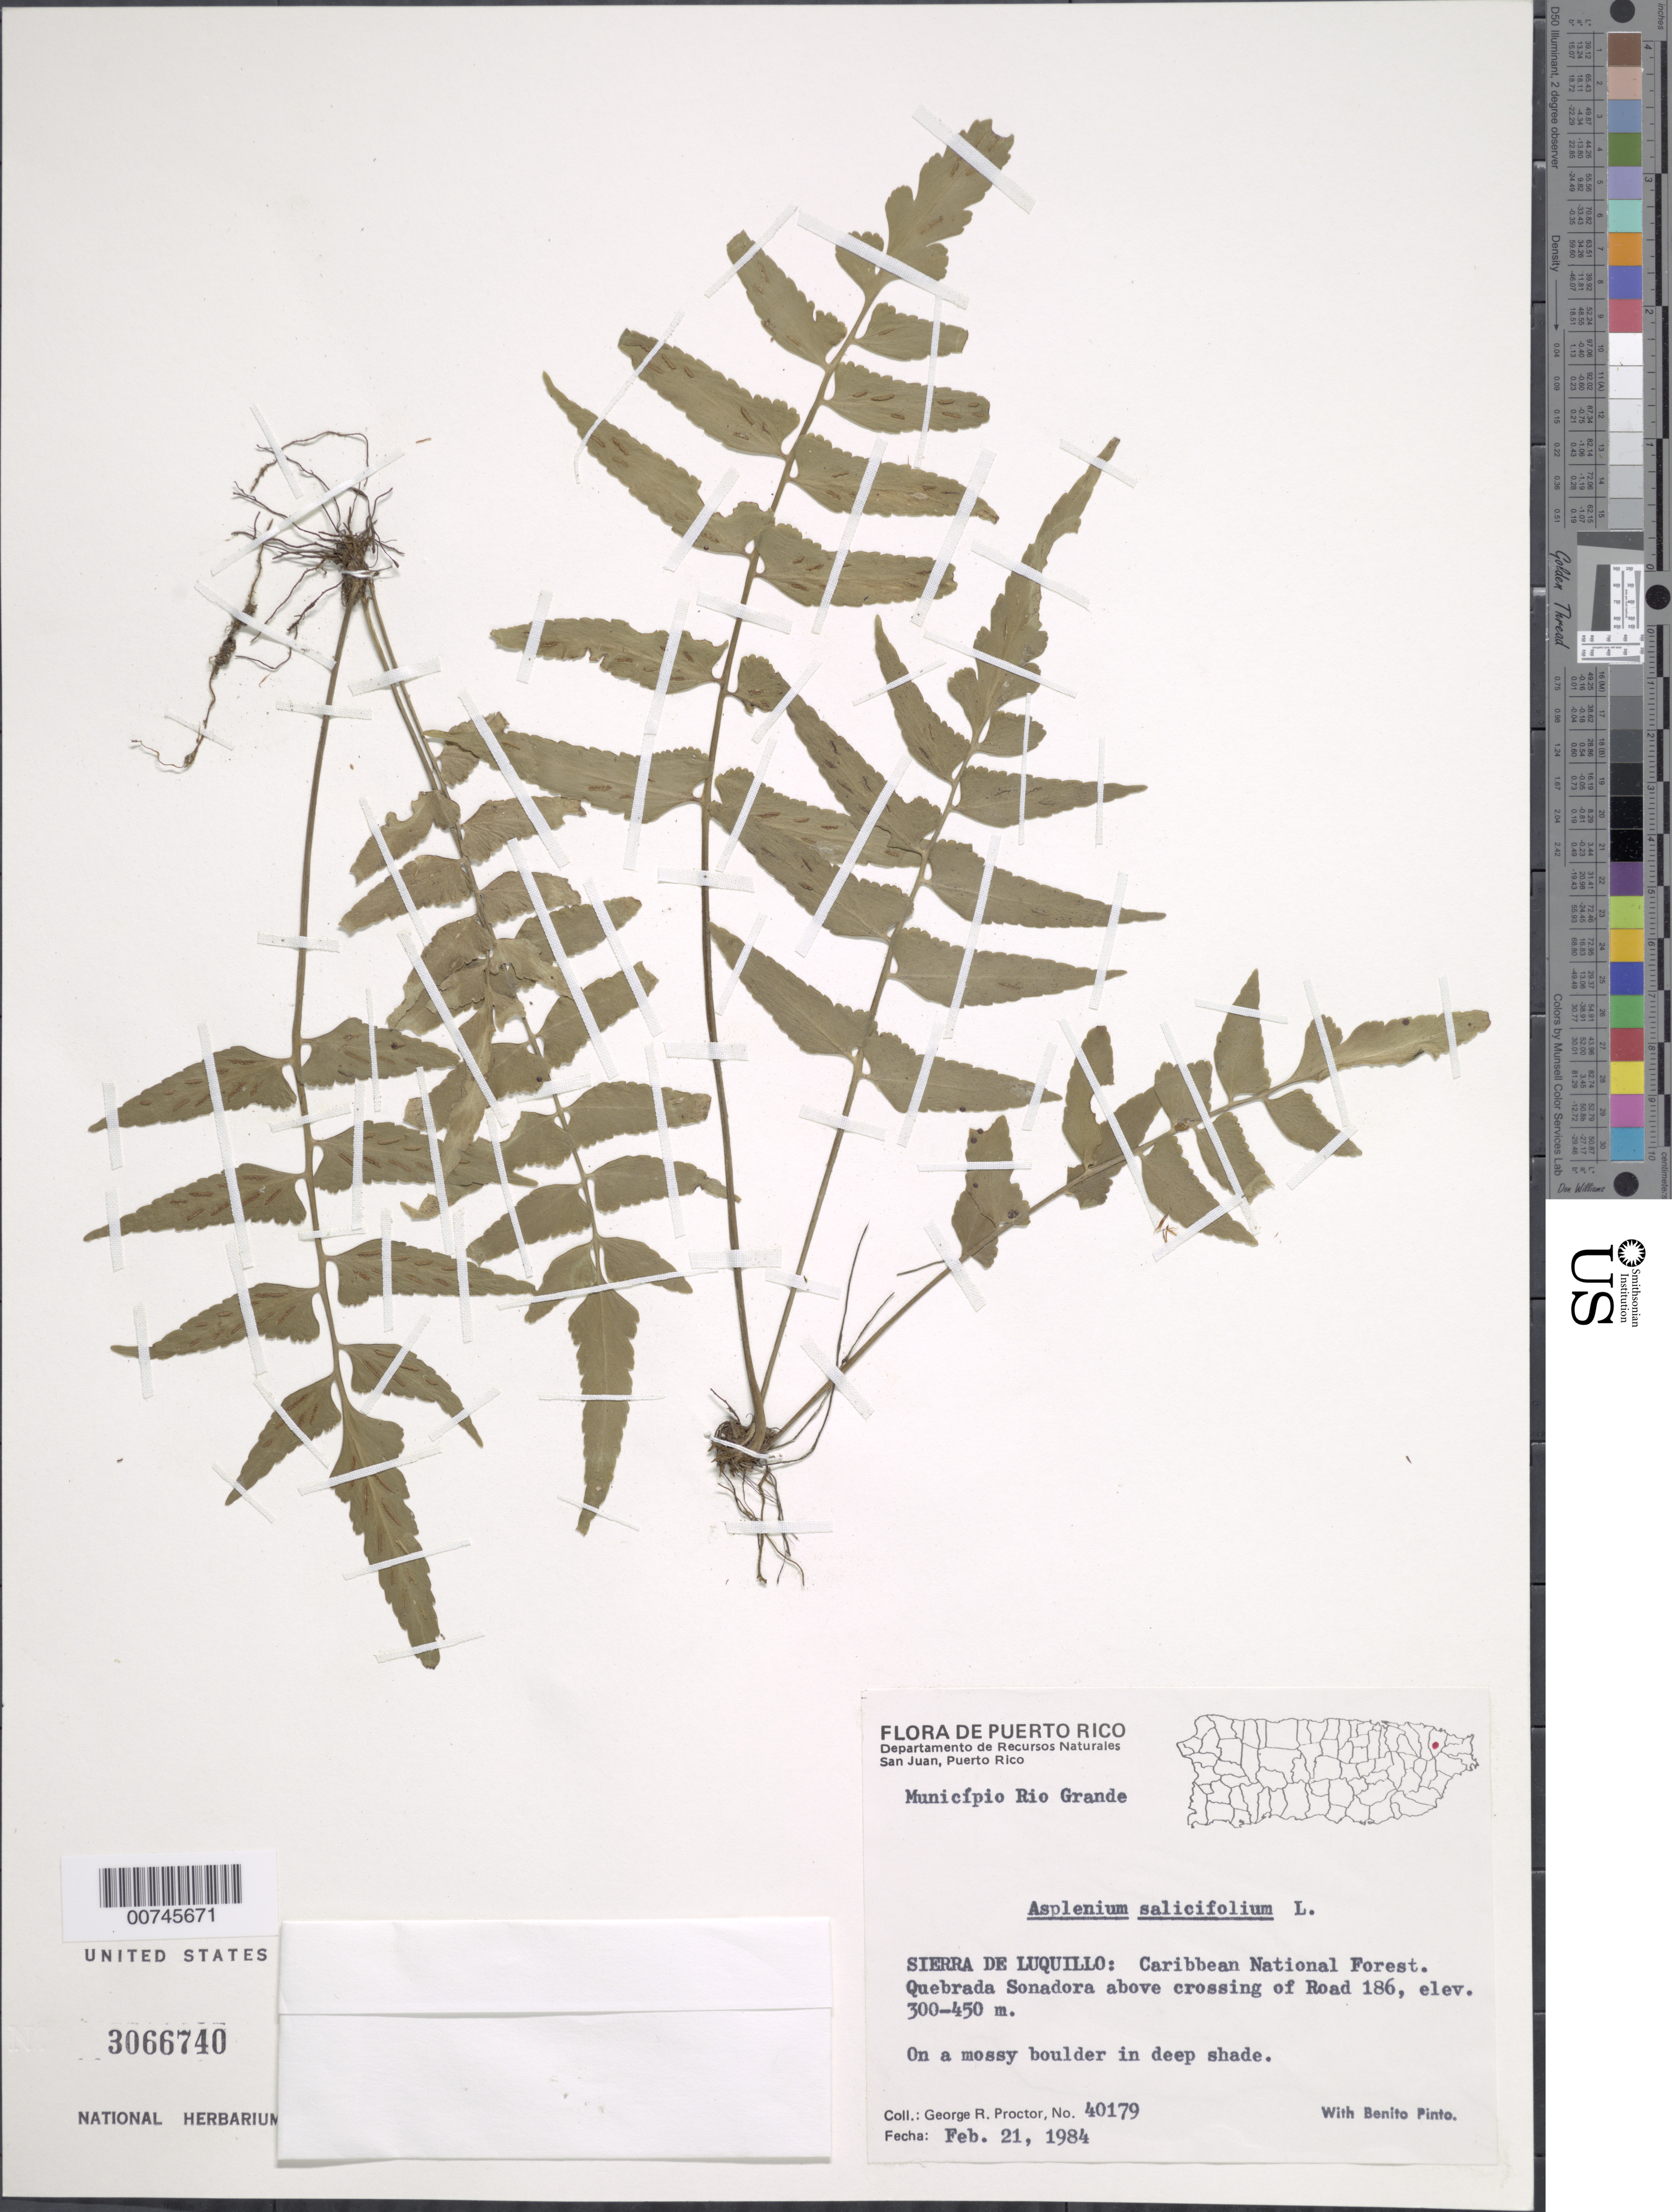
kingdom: Plantae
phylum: Tracheophyta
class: Polypodiopsida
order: Polypodiales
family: Aspleniaceae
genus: Asplenium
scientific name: Asplenium salicifolium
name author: L.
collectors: G. R. Proctor & B. Pinto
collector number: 40179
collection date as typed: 21 Feb 1984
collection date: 1984-02-21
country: Puerto Rico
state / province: Río Grande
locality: Sierra de Luquillo: Caribbean National Forest. Quebrada Sonadora above crossing of Road 186, Municipio Río Grande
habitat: On a mossy boulder in deep shade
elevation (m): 300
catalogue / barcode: US 3066740